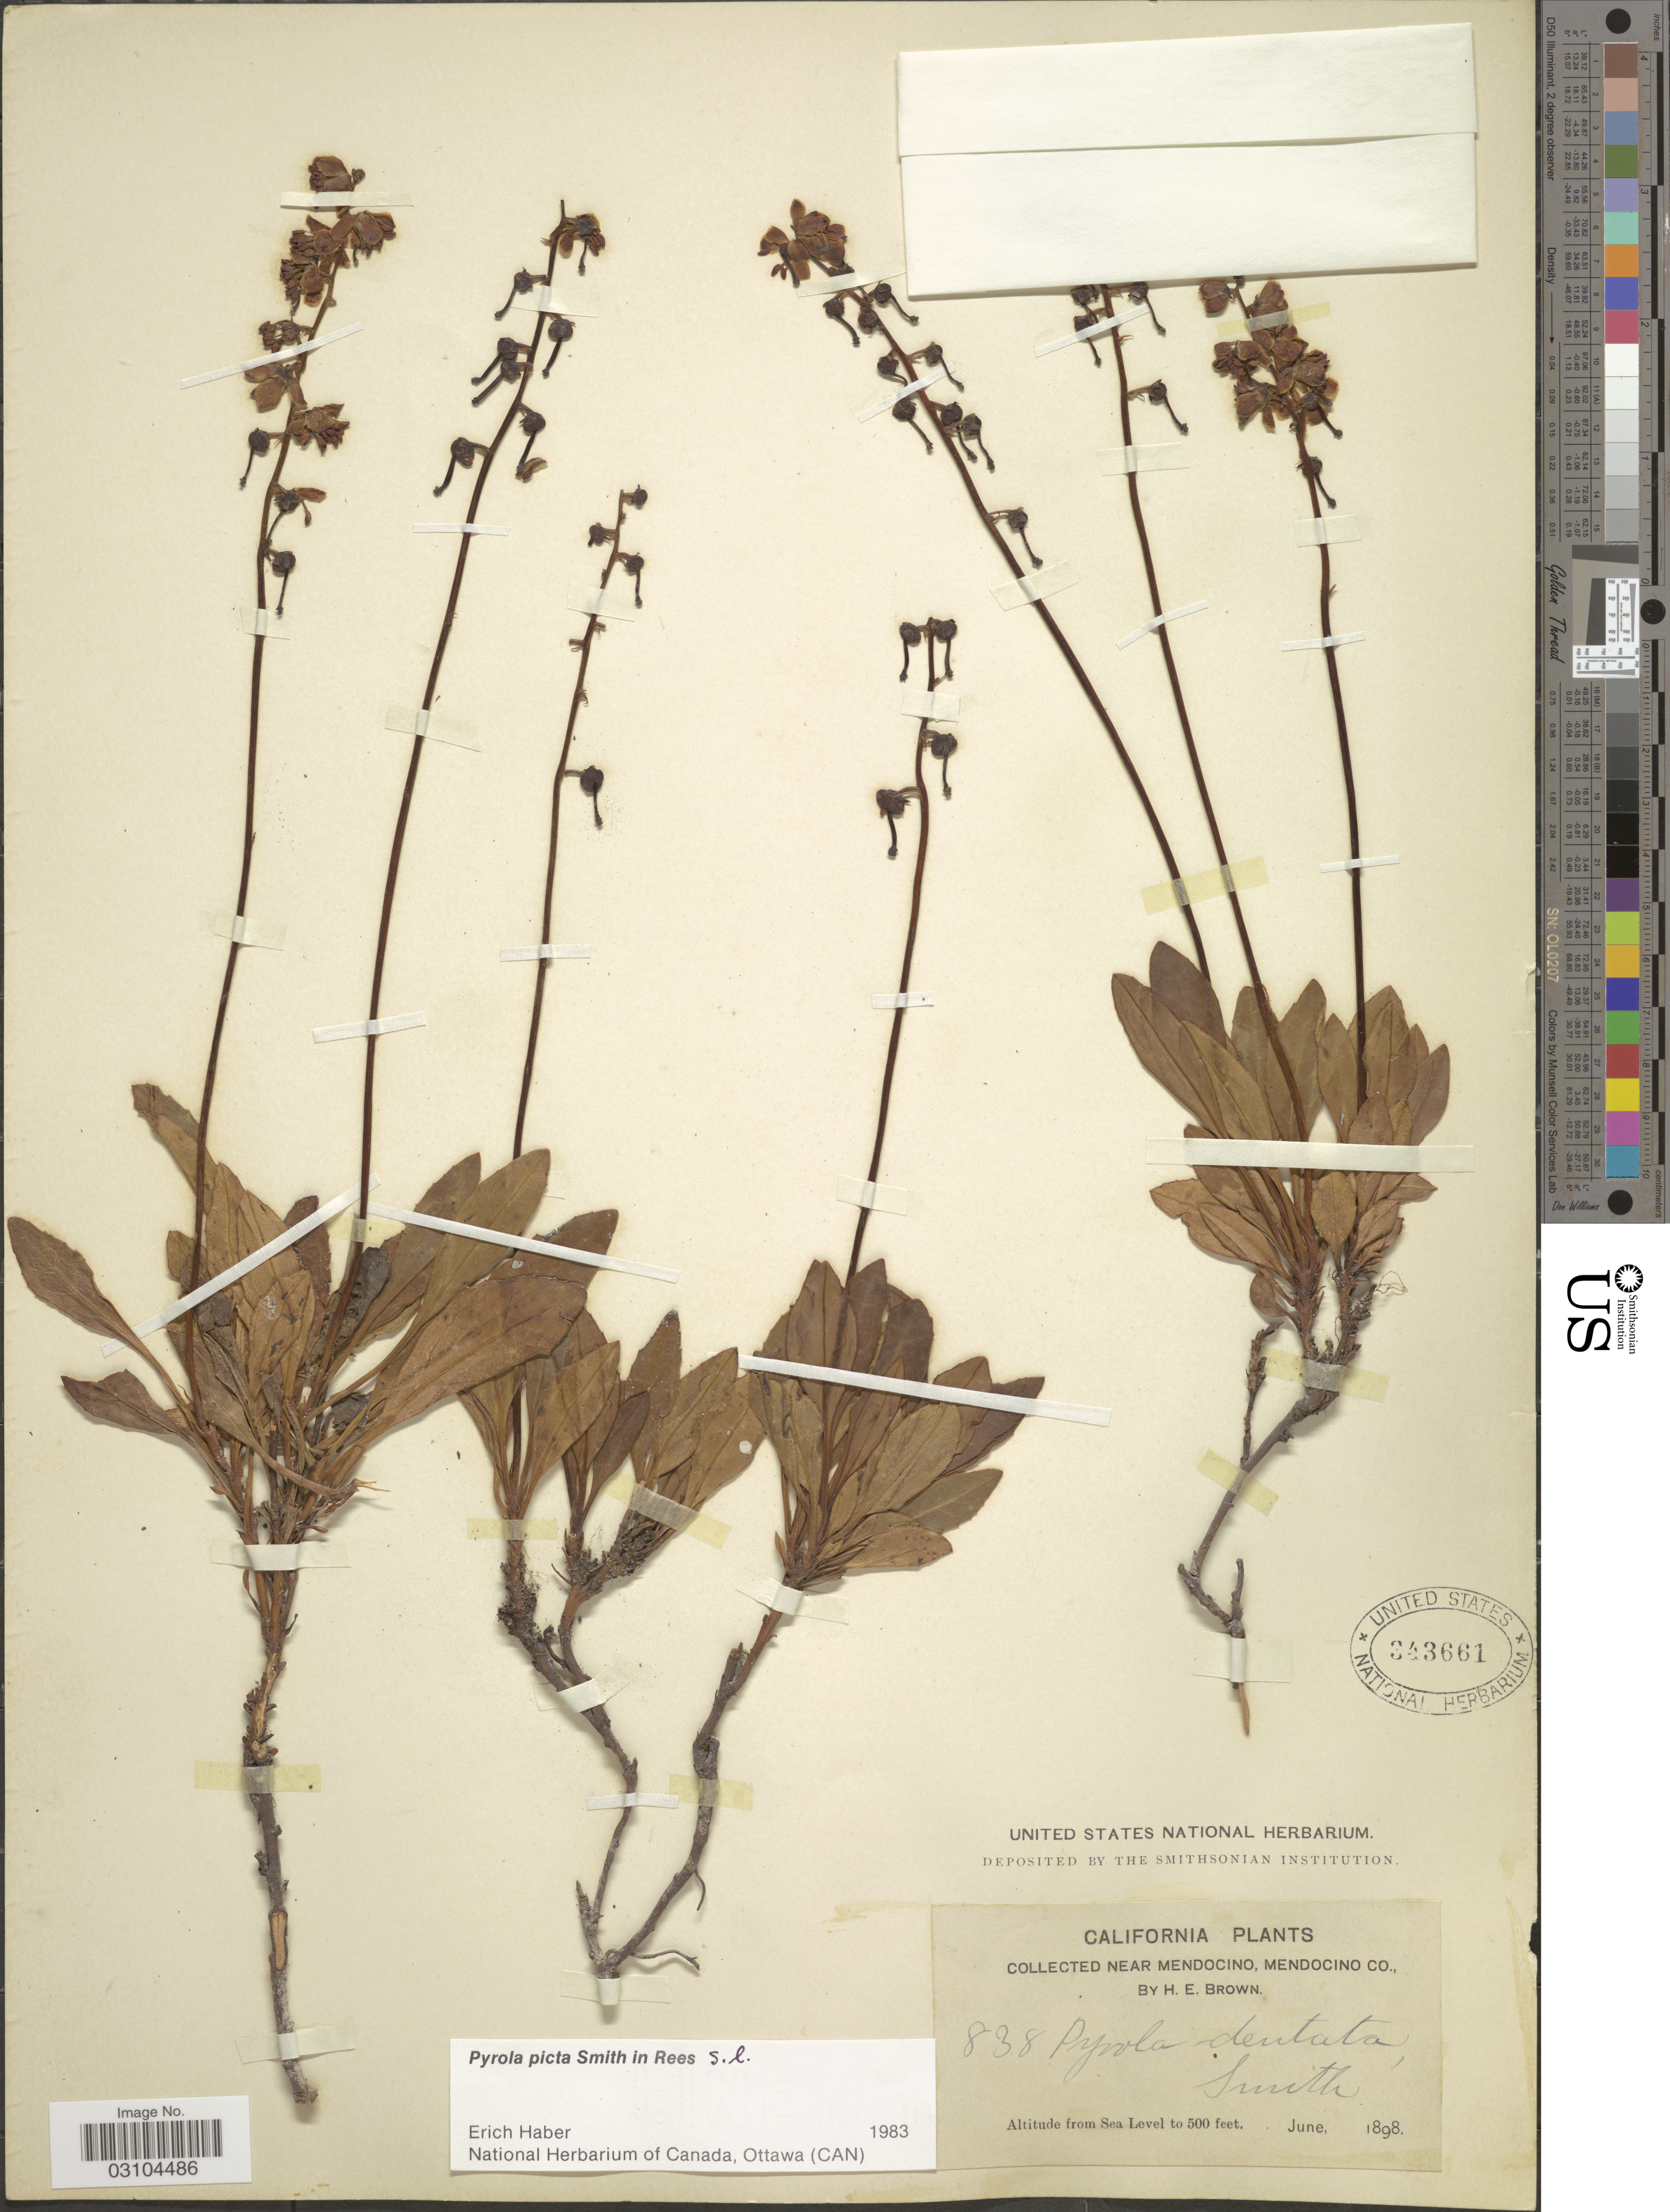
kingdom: Plantae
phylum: Tracheophyta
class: Magnoliopsida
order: Ericales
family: Ericaceae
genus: Pyrola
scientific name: Pyrola picta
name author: Sm. in Rees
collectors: H. E. Brown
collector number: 838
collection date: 1898-06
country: United States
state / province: California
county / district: Mendocino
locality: Near Mendocino, Mendocino Co.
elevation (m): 0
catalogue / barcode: US 343661